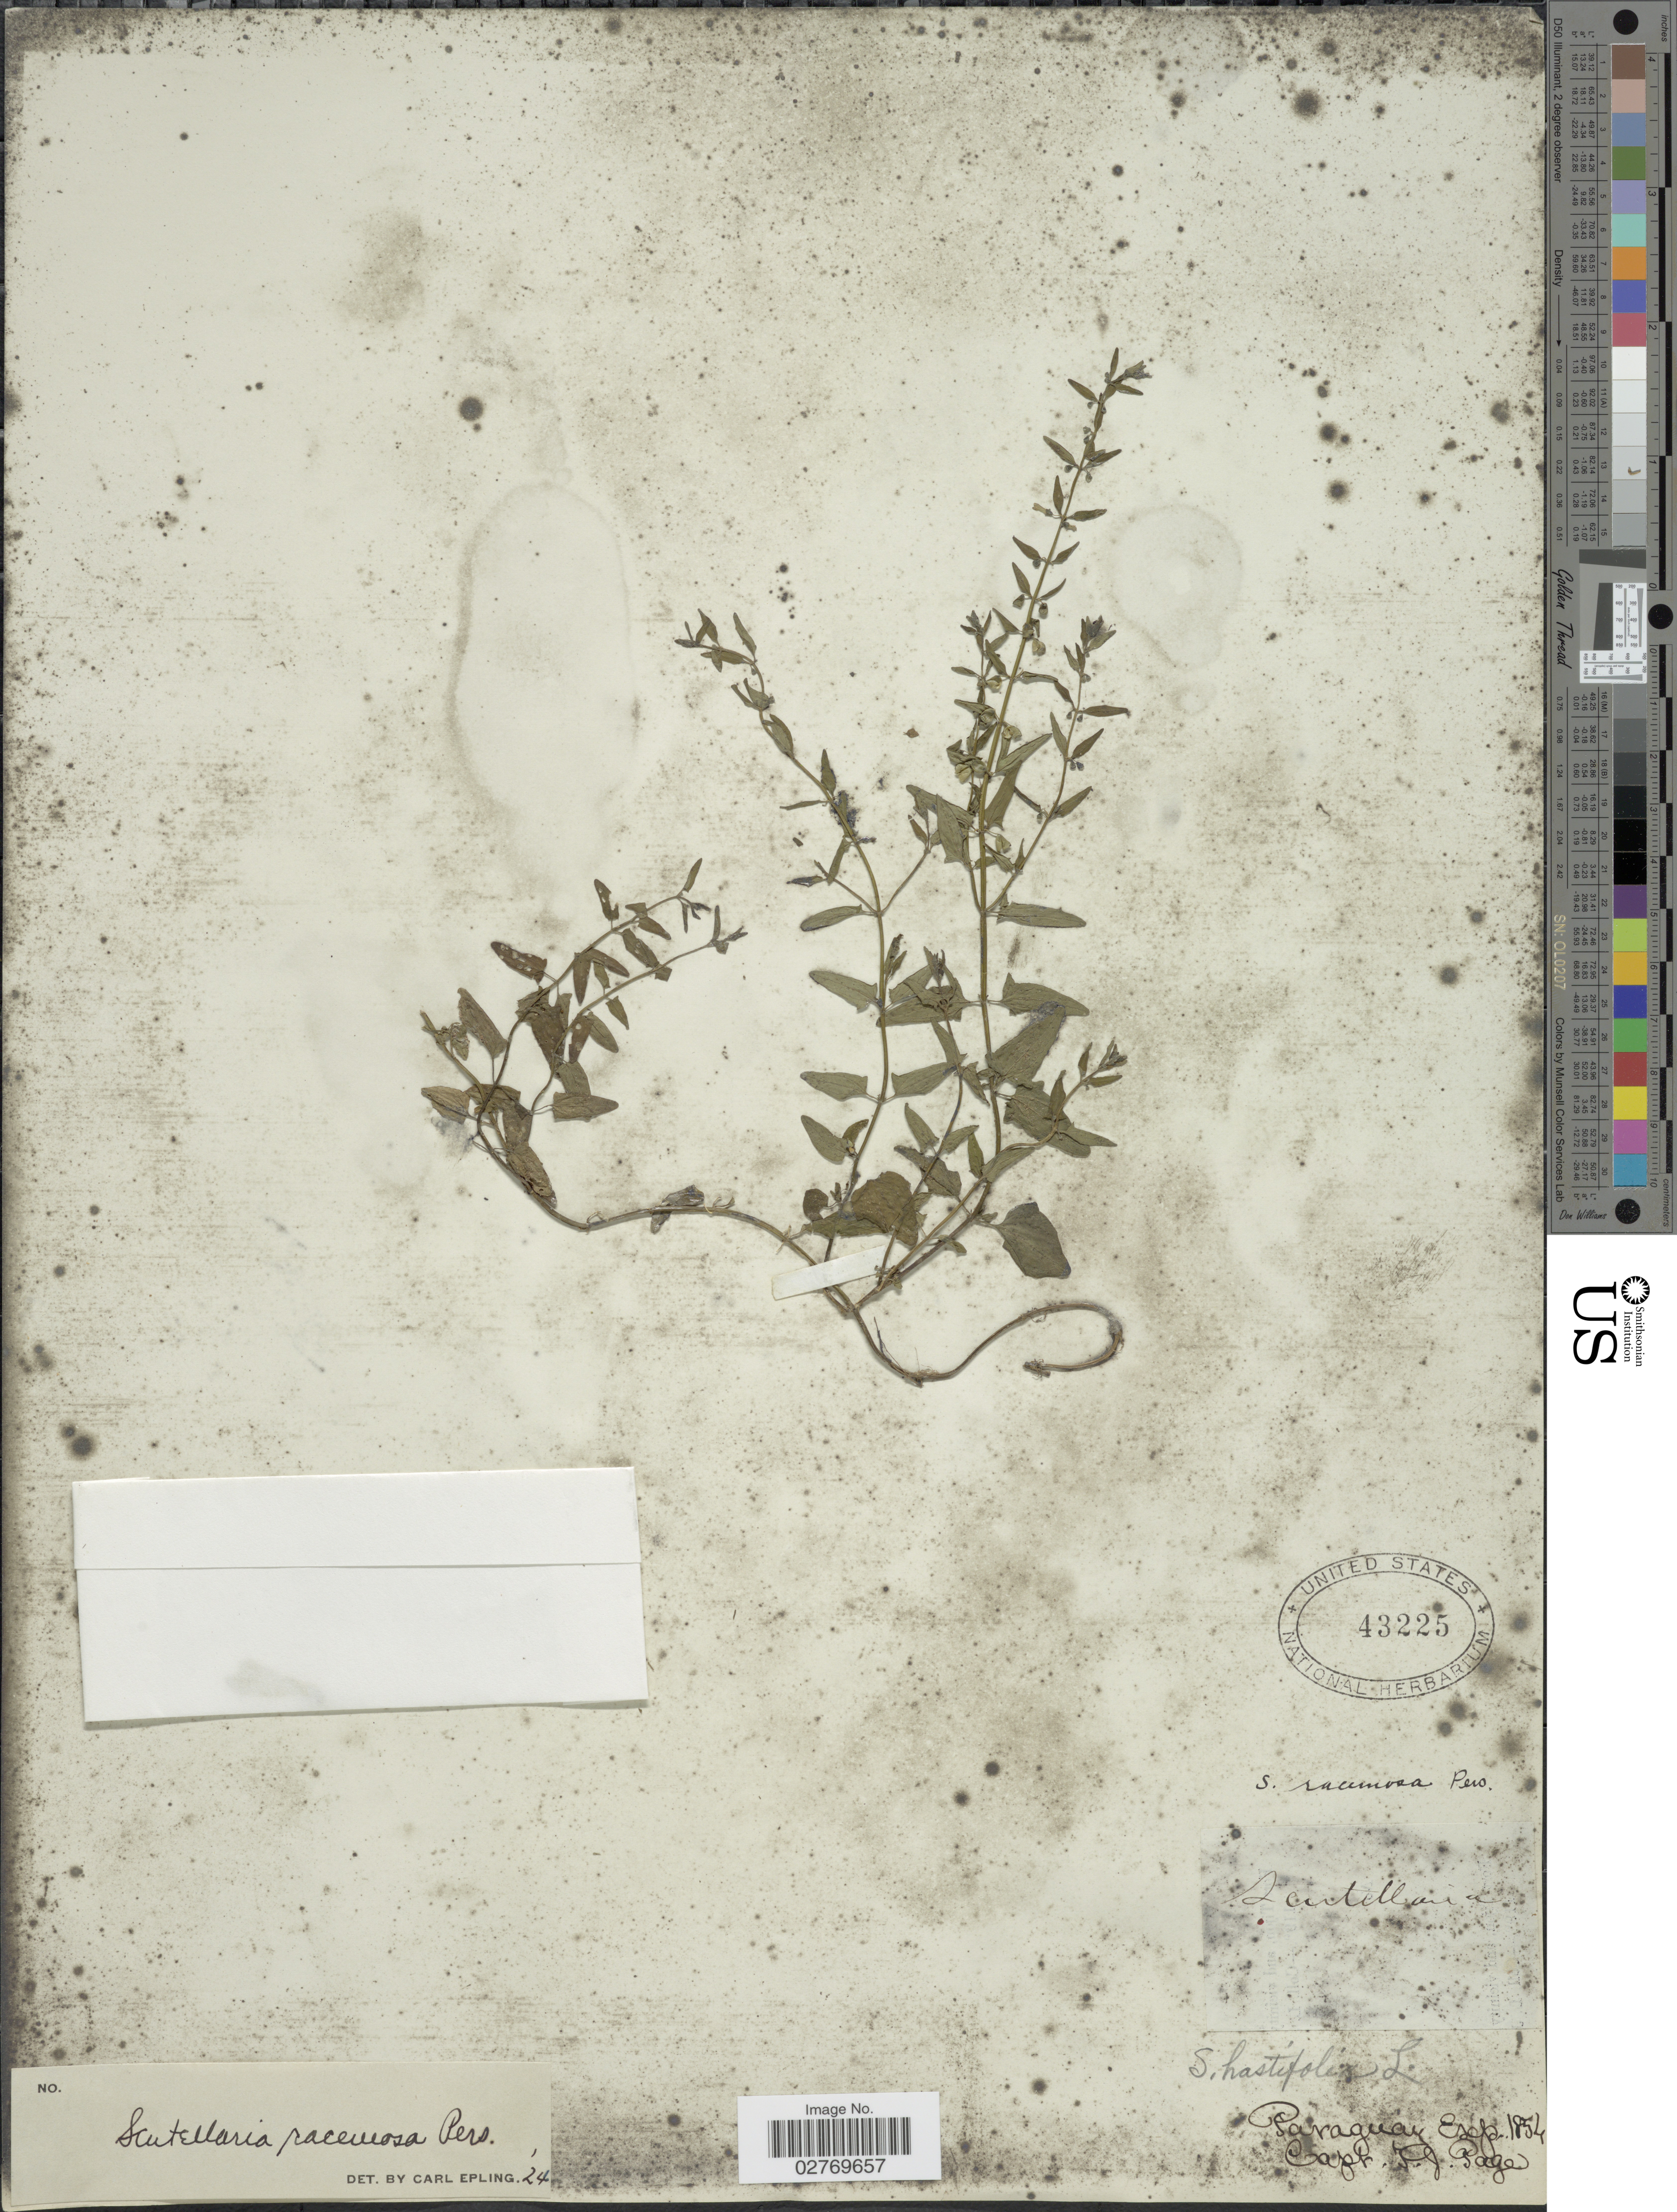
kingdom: Plantae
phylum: Tracheophyta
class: Magnoliopsida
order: Lamiales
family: Lamiaceae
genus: Scutellaria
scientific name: Scutellaria racemosa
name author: Pers.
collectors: T. J. Page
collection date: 1854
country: Paraguay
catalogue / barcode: US 43225